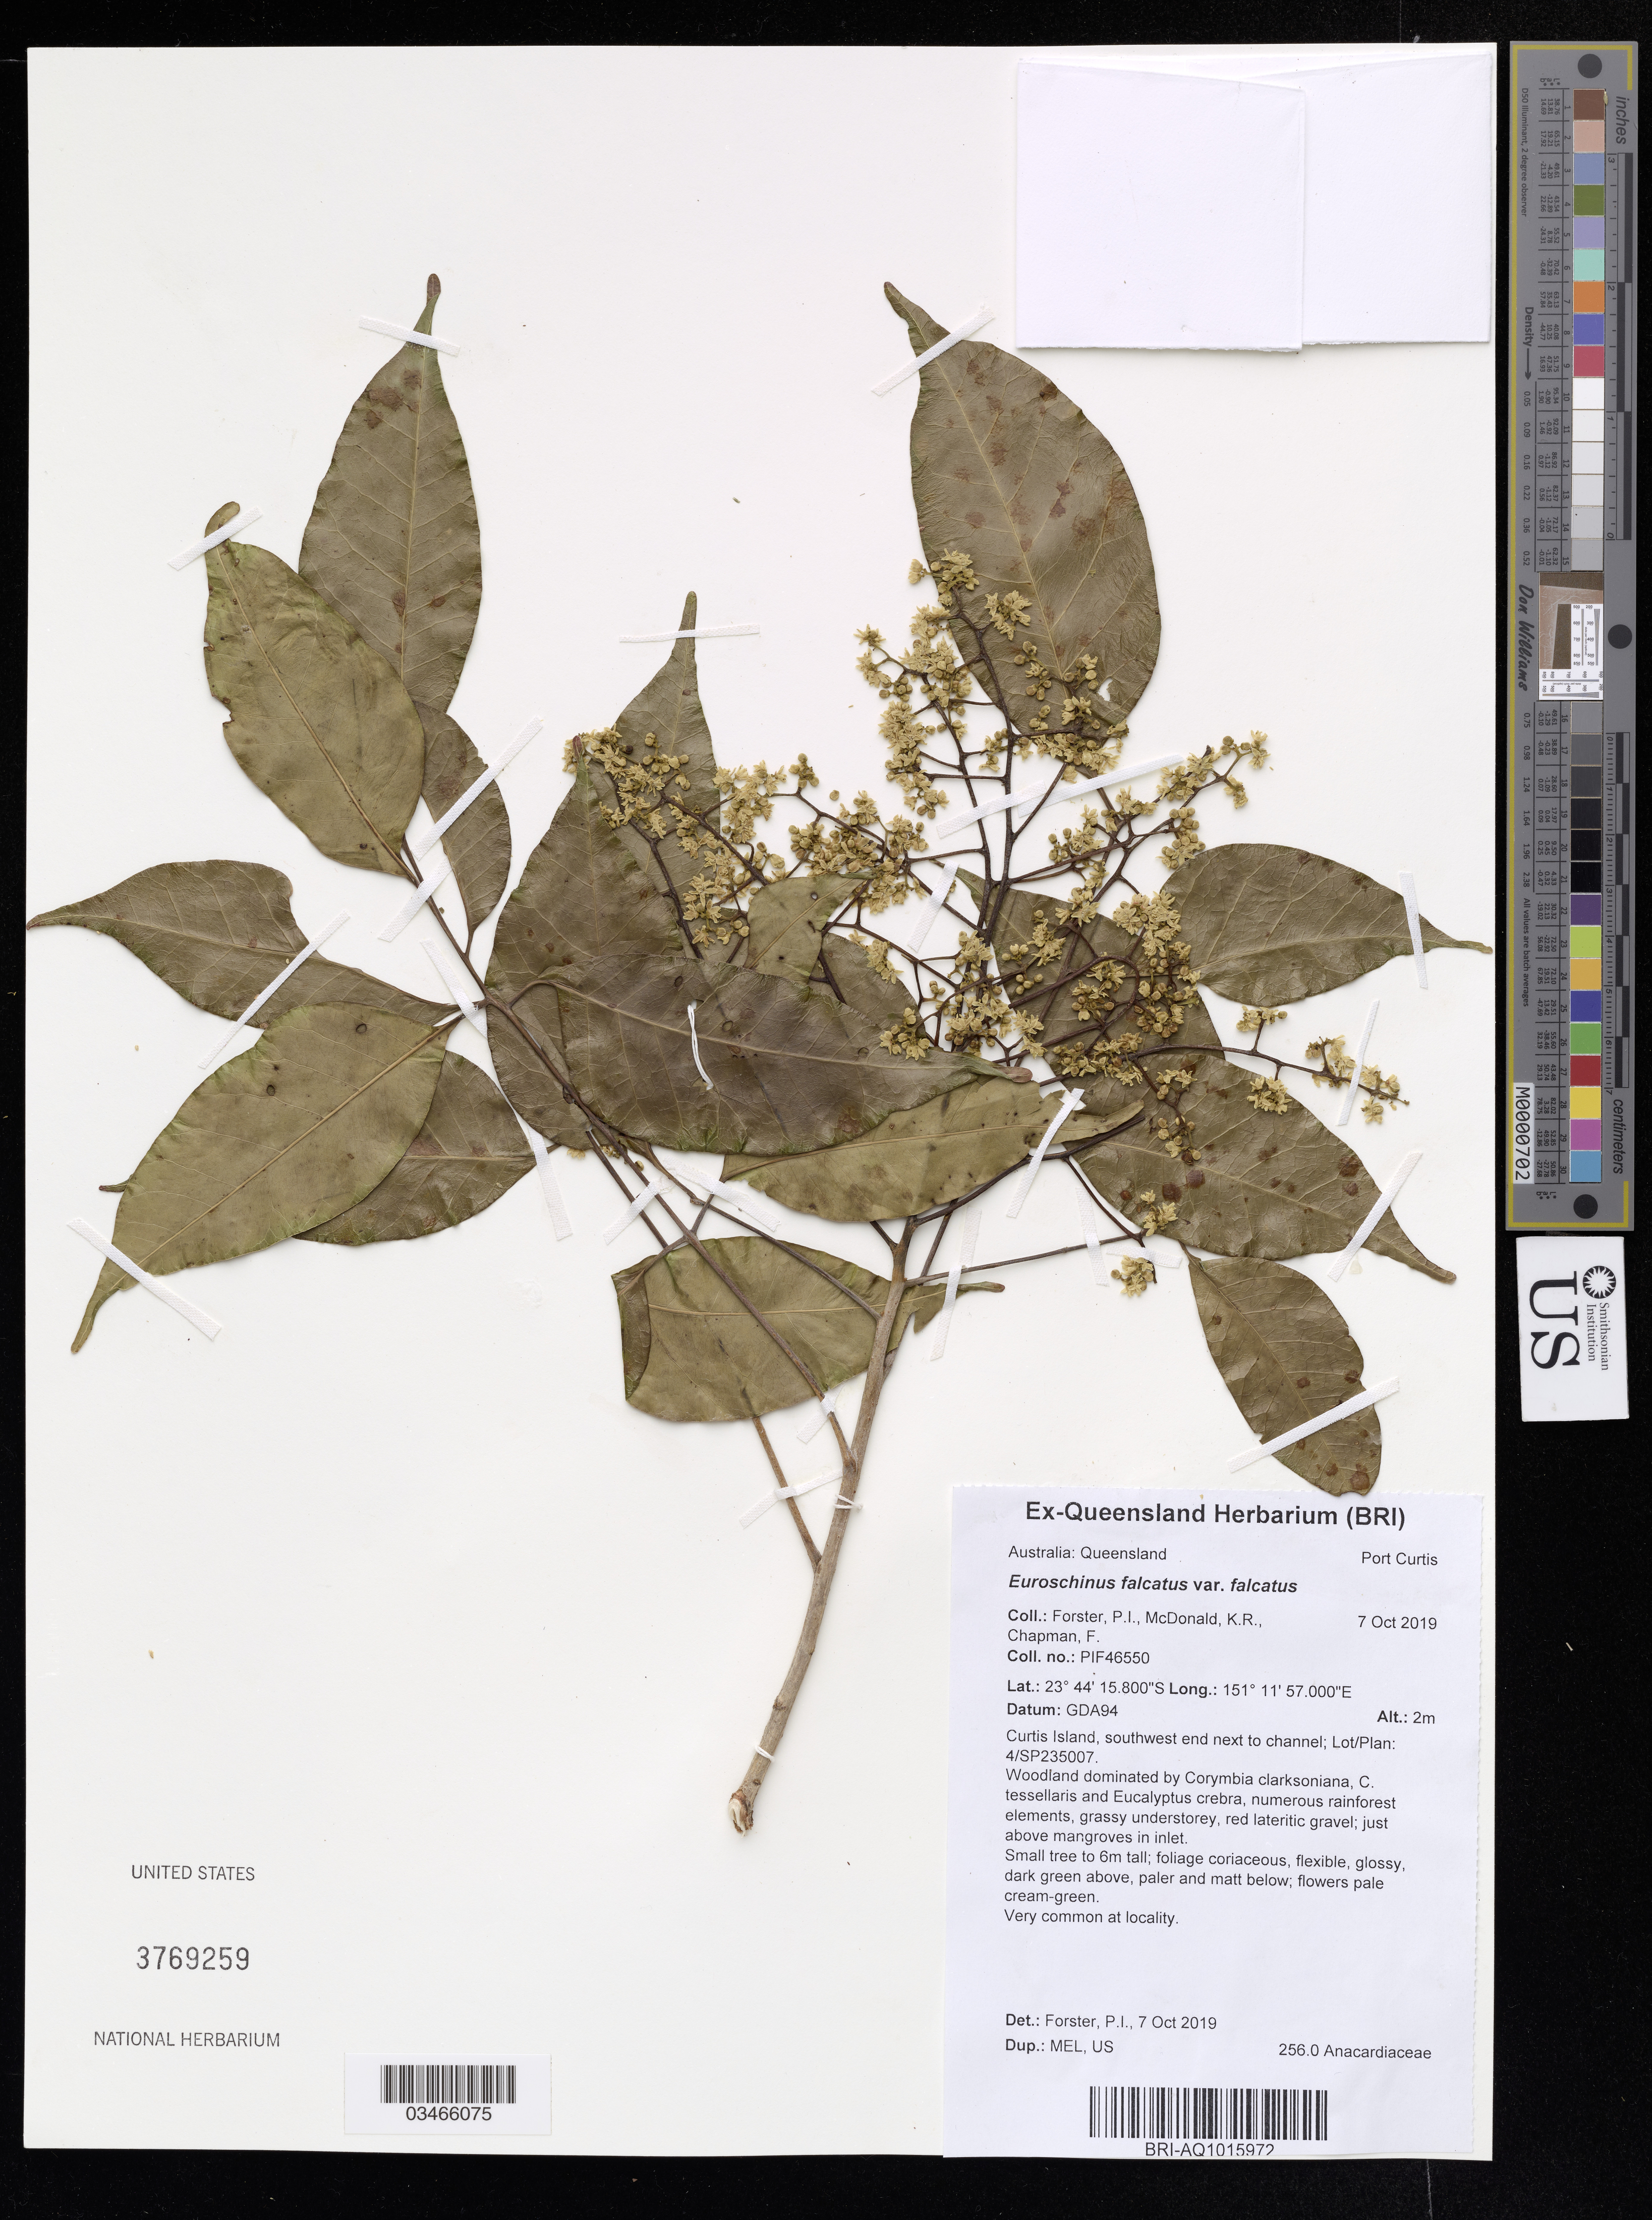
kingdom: Plantae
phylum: Tracheophyta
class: Magnoliopsida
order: Sapindales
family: Anacardiaceae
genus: Euroschinus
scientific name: Euroschinus falcatus var. falcatus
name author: Hook. f.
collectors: P. Forster, K. McDonald & F. Chapman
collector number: PIF46550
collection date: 2019-10-07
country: Australia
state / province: Queensland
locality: Curtis Island, southwest end next to channel; Lot/Plan: 4/SP235007.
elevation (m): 2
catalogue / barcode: US 3769259